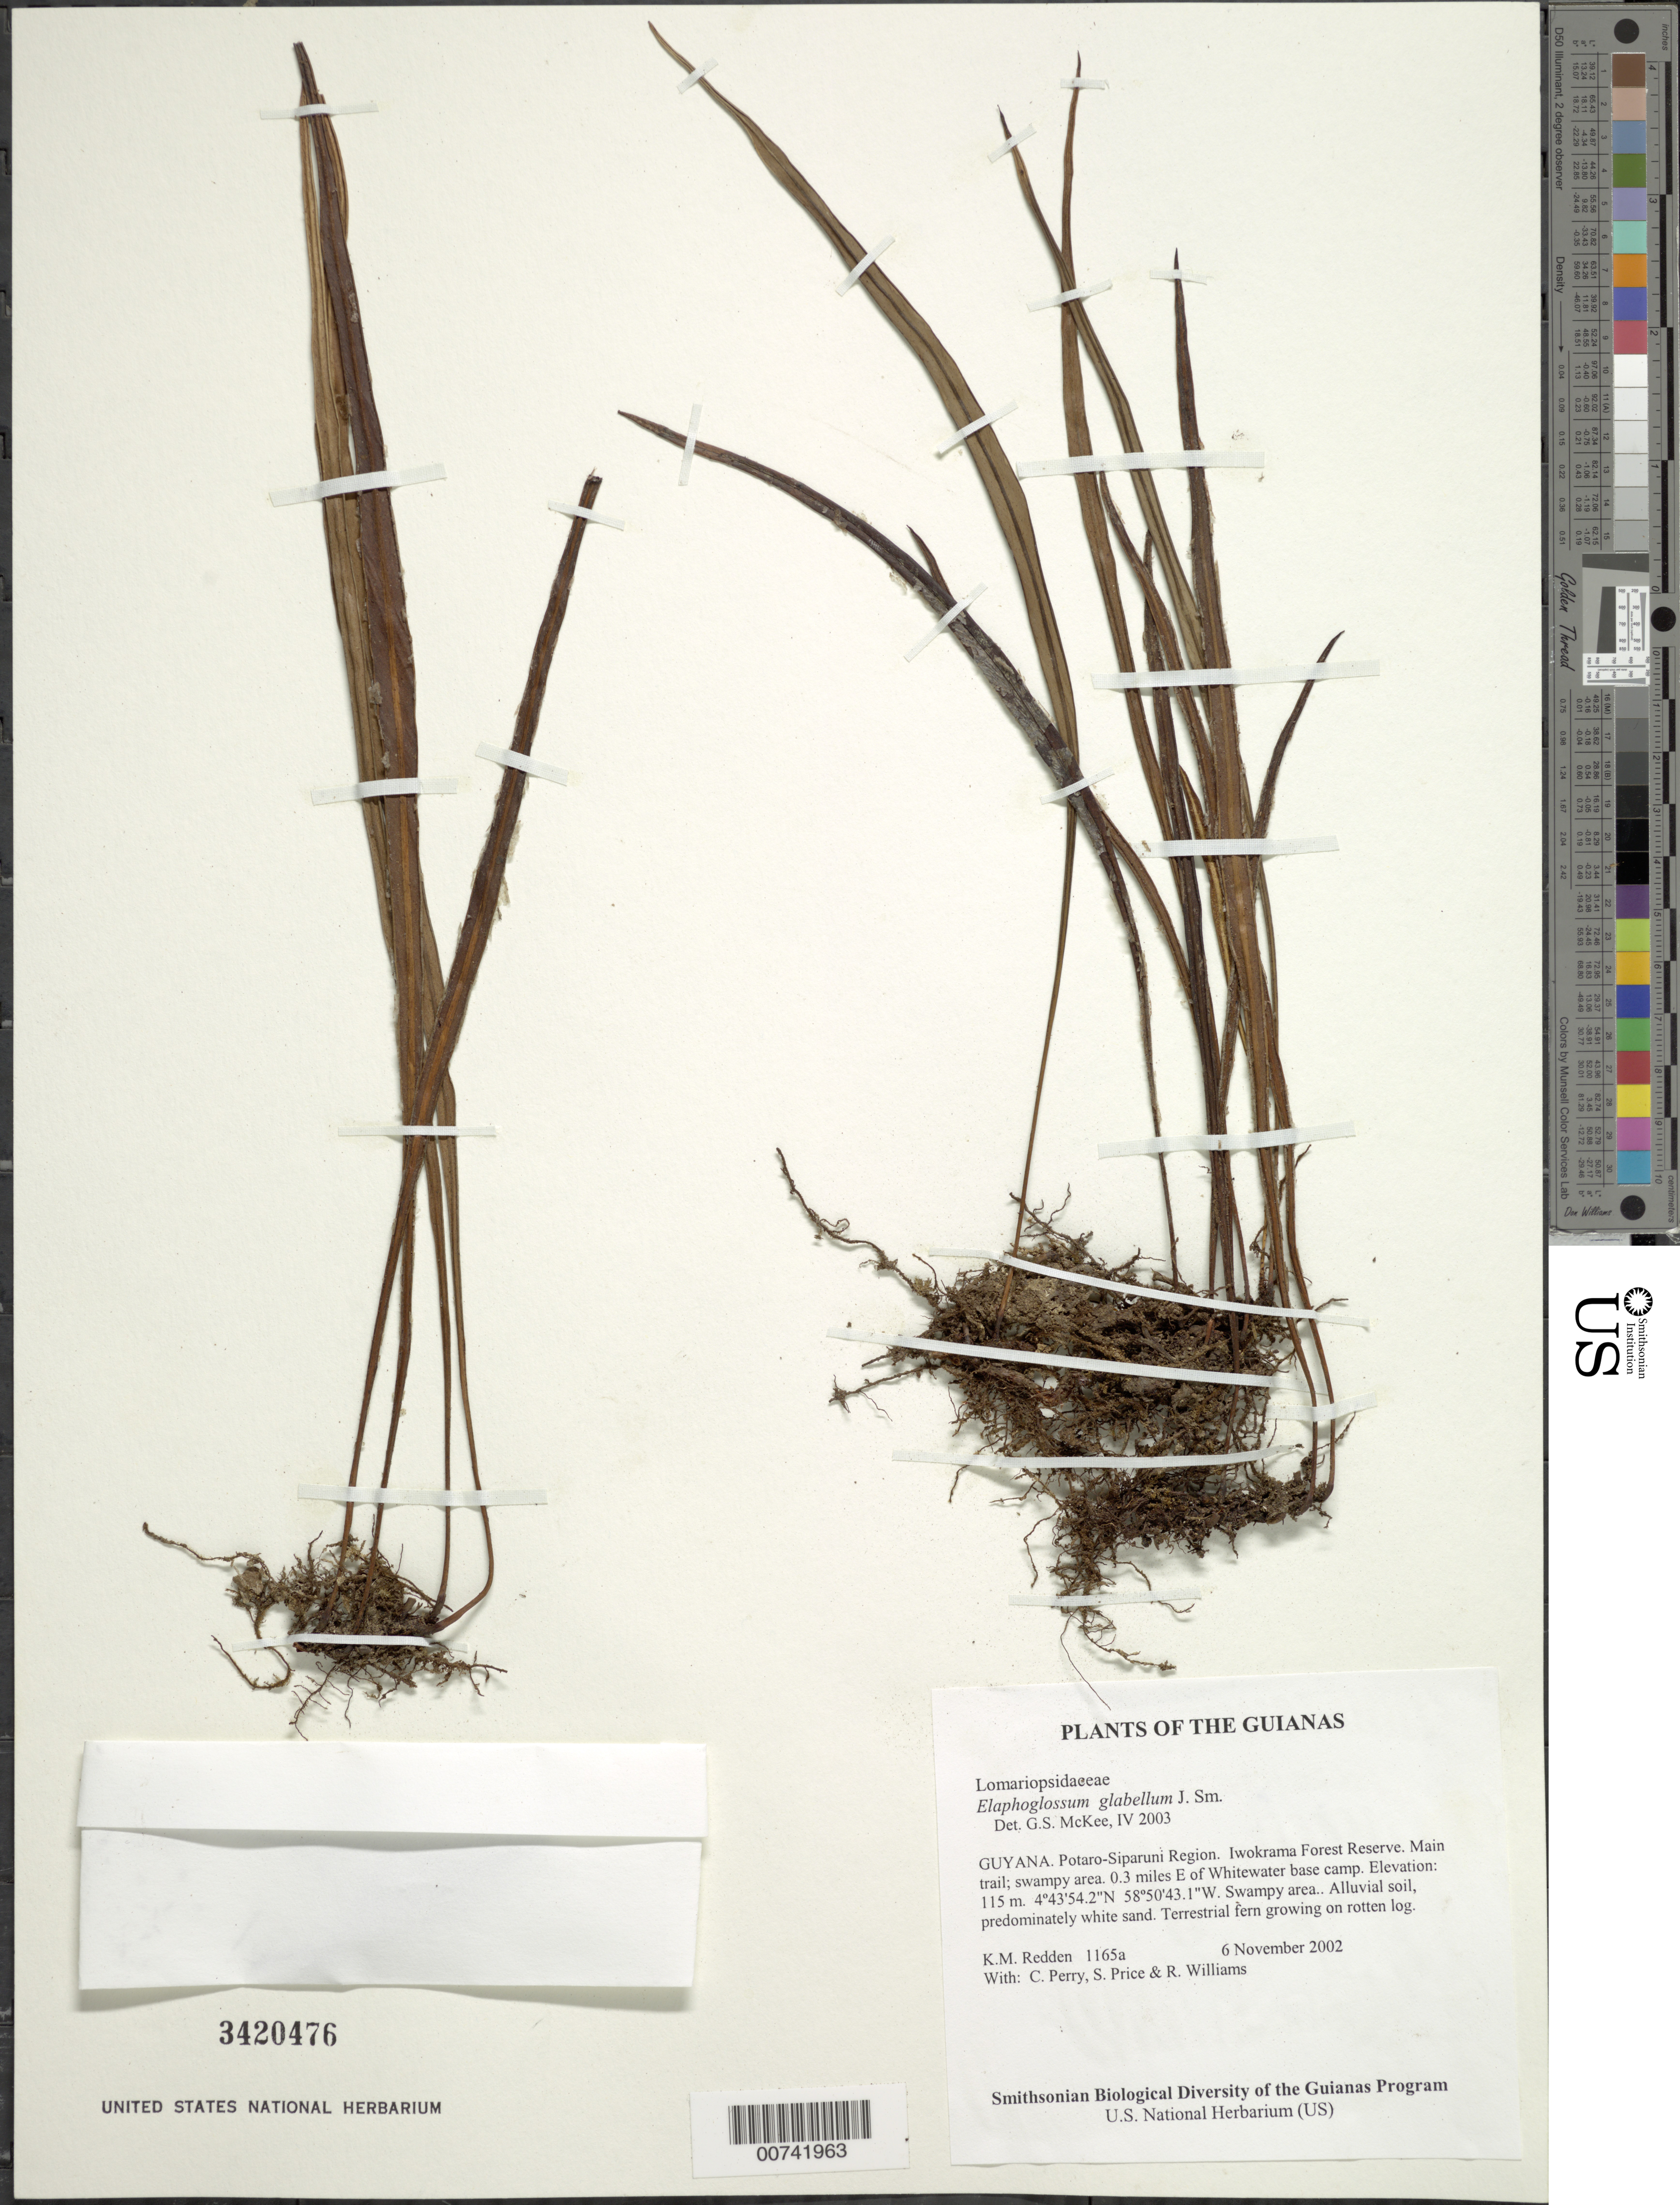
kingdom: Plantae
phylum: Tracheophyta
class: Polypodiopsida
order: Polypodiales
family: Dryopteridaceae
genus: Elaphoglossum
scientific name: Elaphoglossum glabellum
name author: J. Sm.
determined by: McKee, G. S., (US), NMNH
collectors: K. M. Redden, C. Perry, S. Price & R. Williams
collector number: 1165 a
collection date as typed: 6 November 2002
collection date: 2002-11-06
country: Guyana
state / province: Potaro-Siparuni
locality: Iwokrama Forest Reserve. Main trail; swampy area. 0.3 miles E of Whitewater base camp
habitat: Swampy area. Alluvial soil, predominately white sand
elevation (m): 115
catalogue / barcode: US 3420476